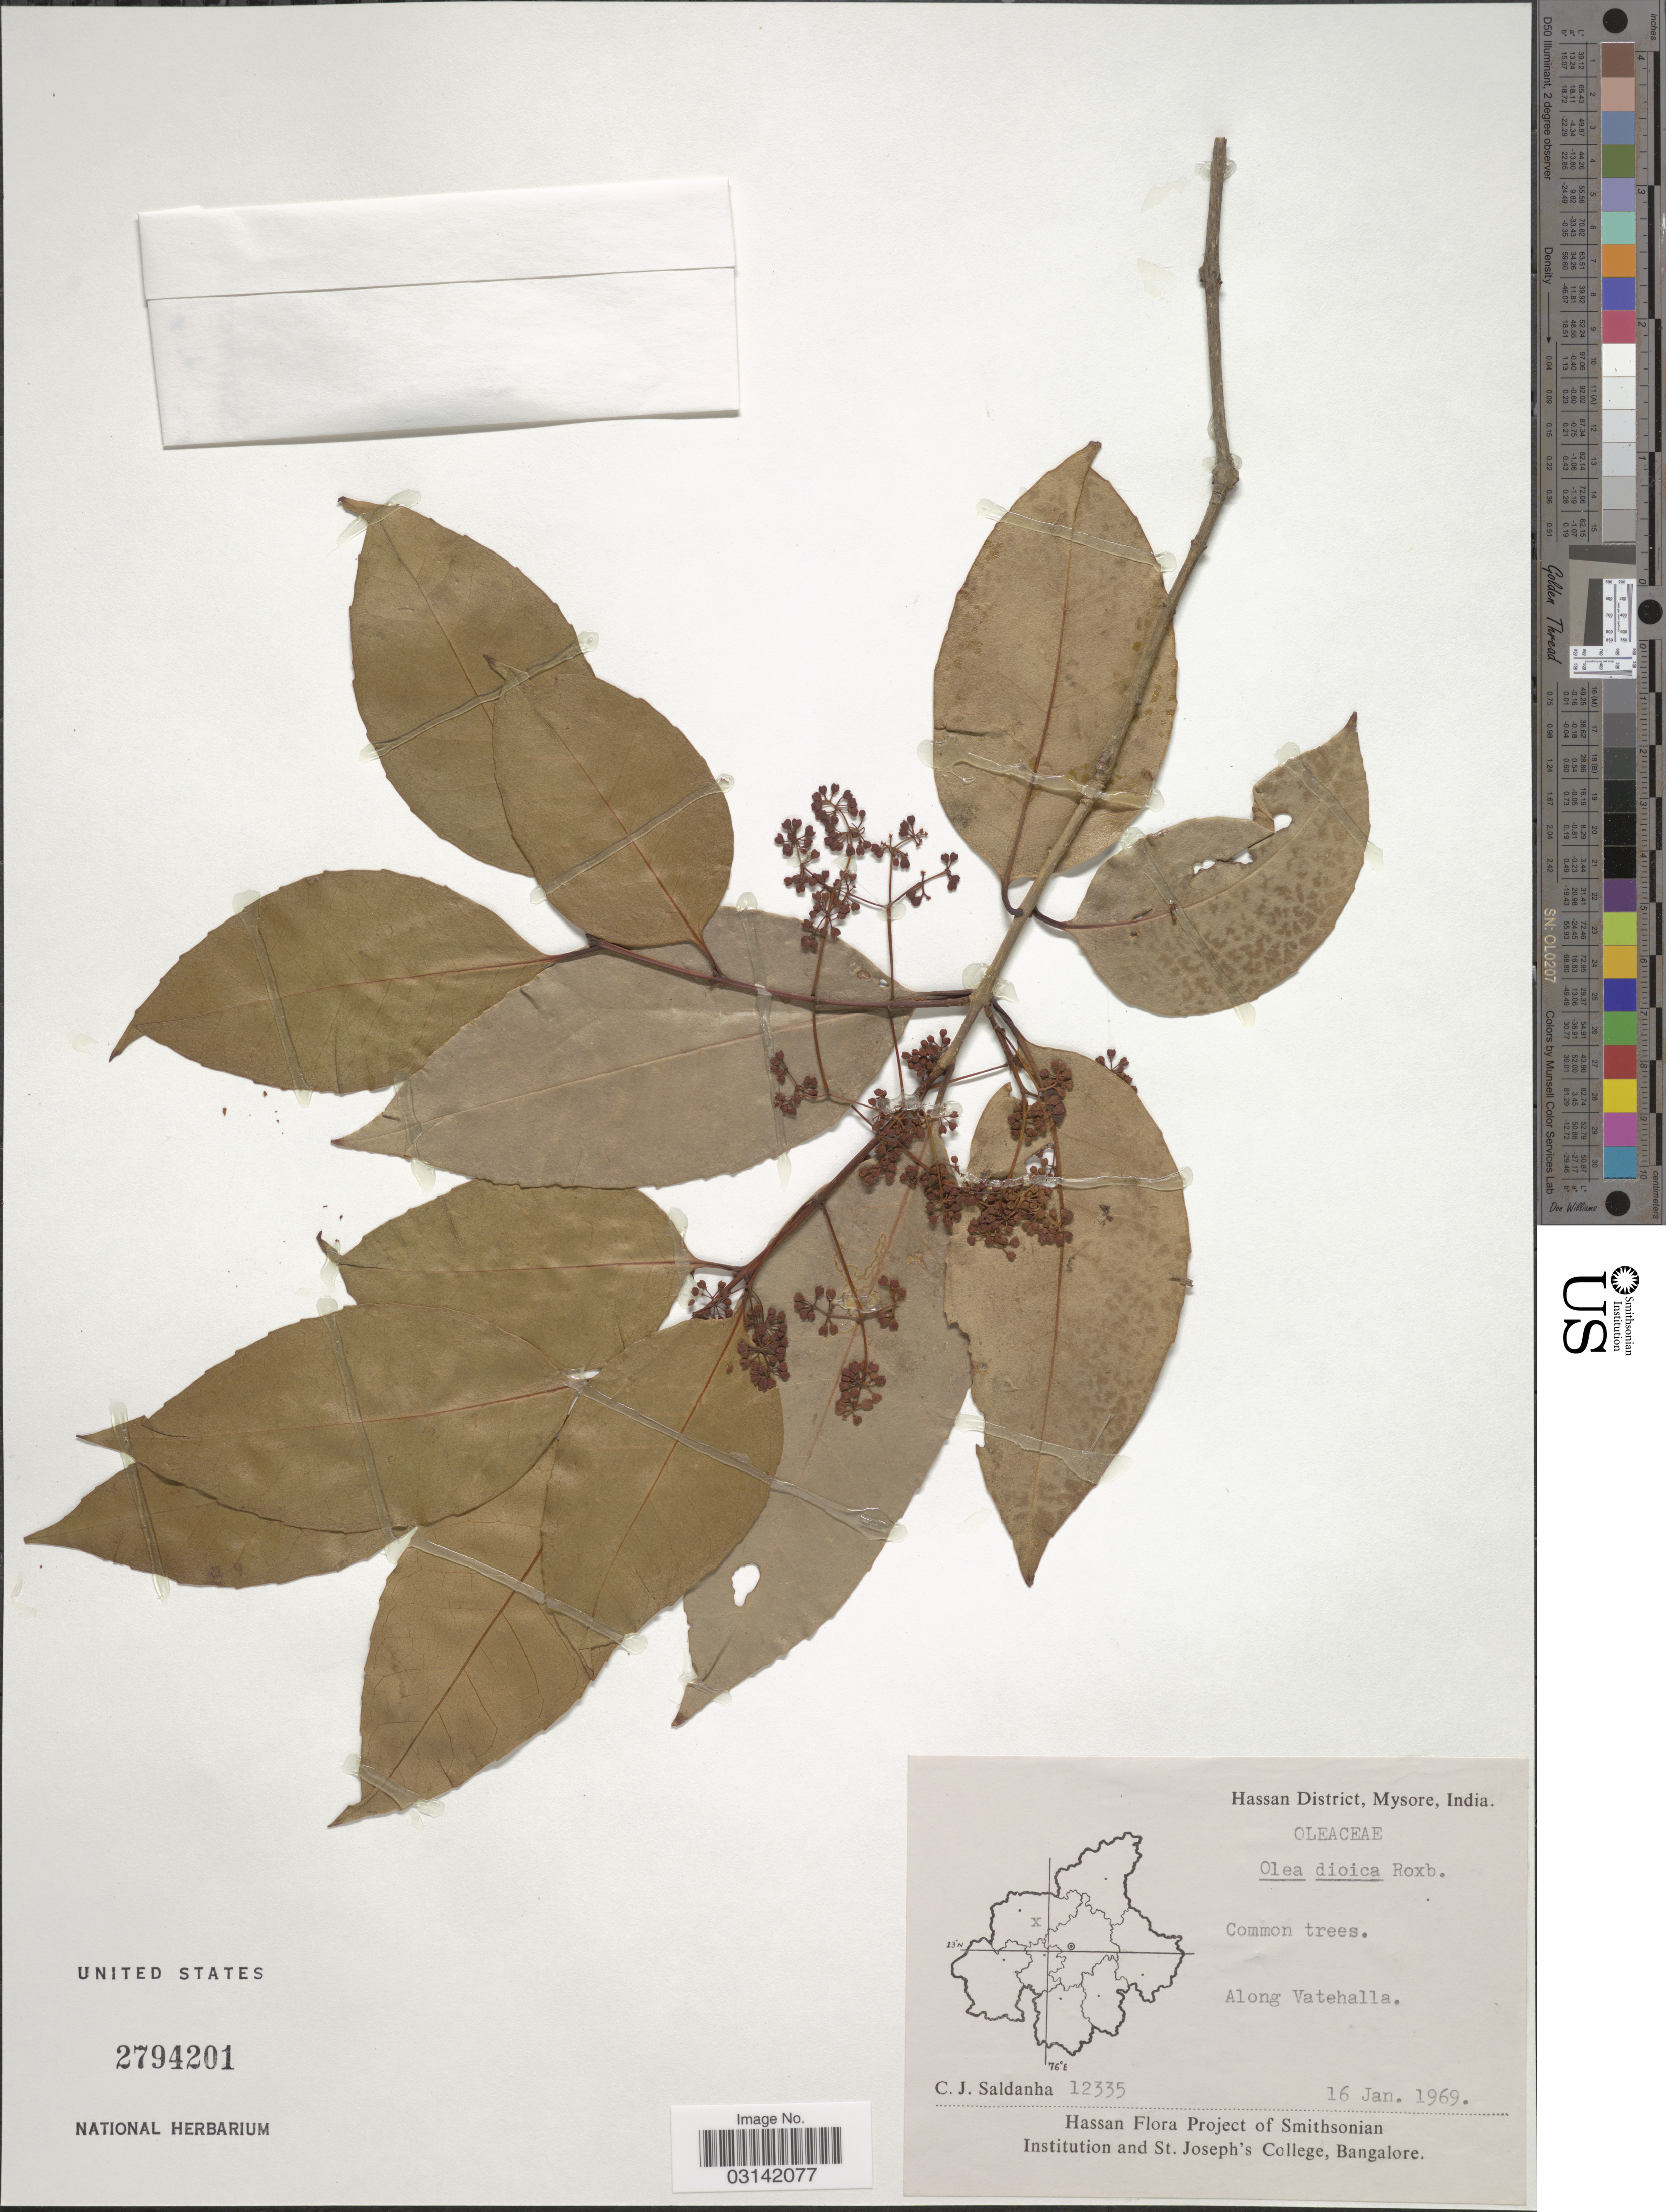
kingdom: Plantae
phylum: Tracheophyta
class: Magnoliopsida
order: Lamiales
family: Oleaceae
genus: Tetrapilus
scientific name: Tetrapilus dioicus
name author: (Roxb.) L.A.S. Johnson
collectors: C. J. Saldanha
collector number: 12335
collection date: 1969-01-16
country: India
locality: Hassan District, Mysore, Along Vatehalla.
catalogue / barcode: US 2794201